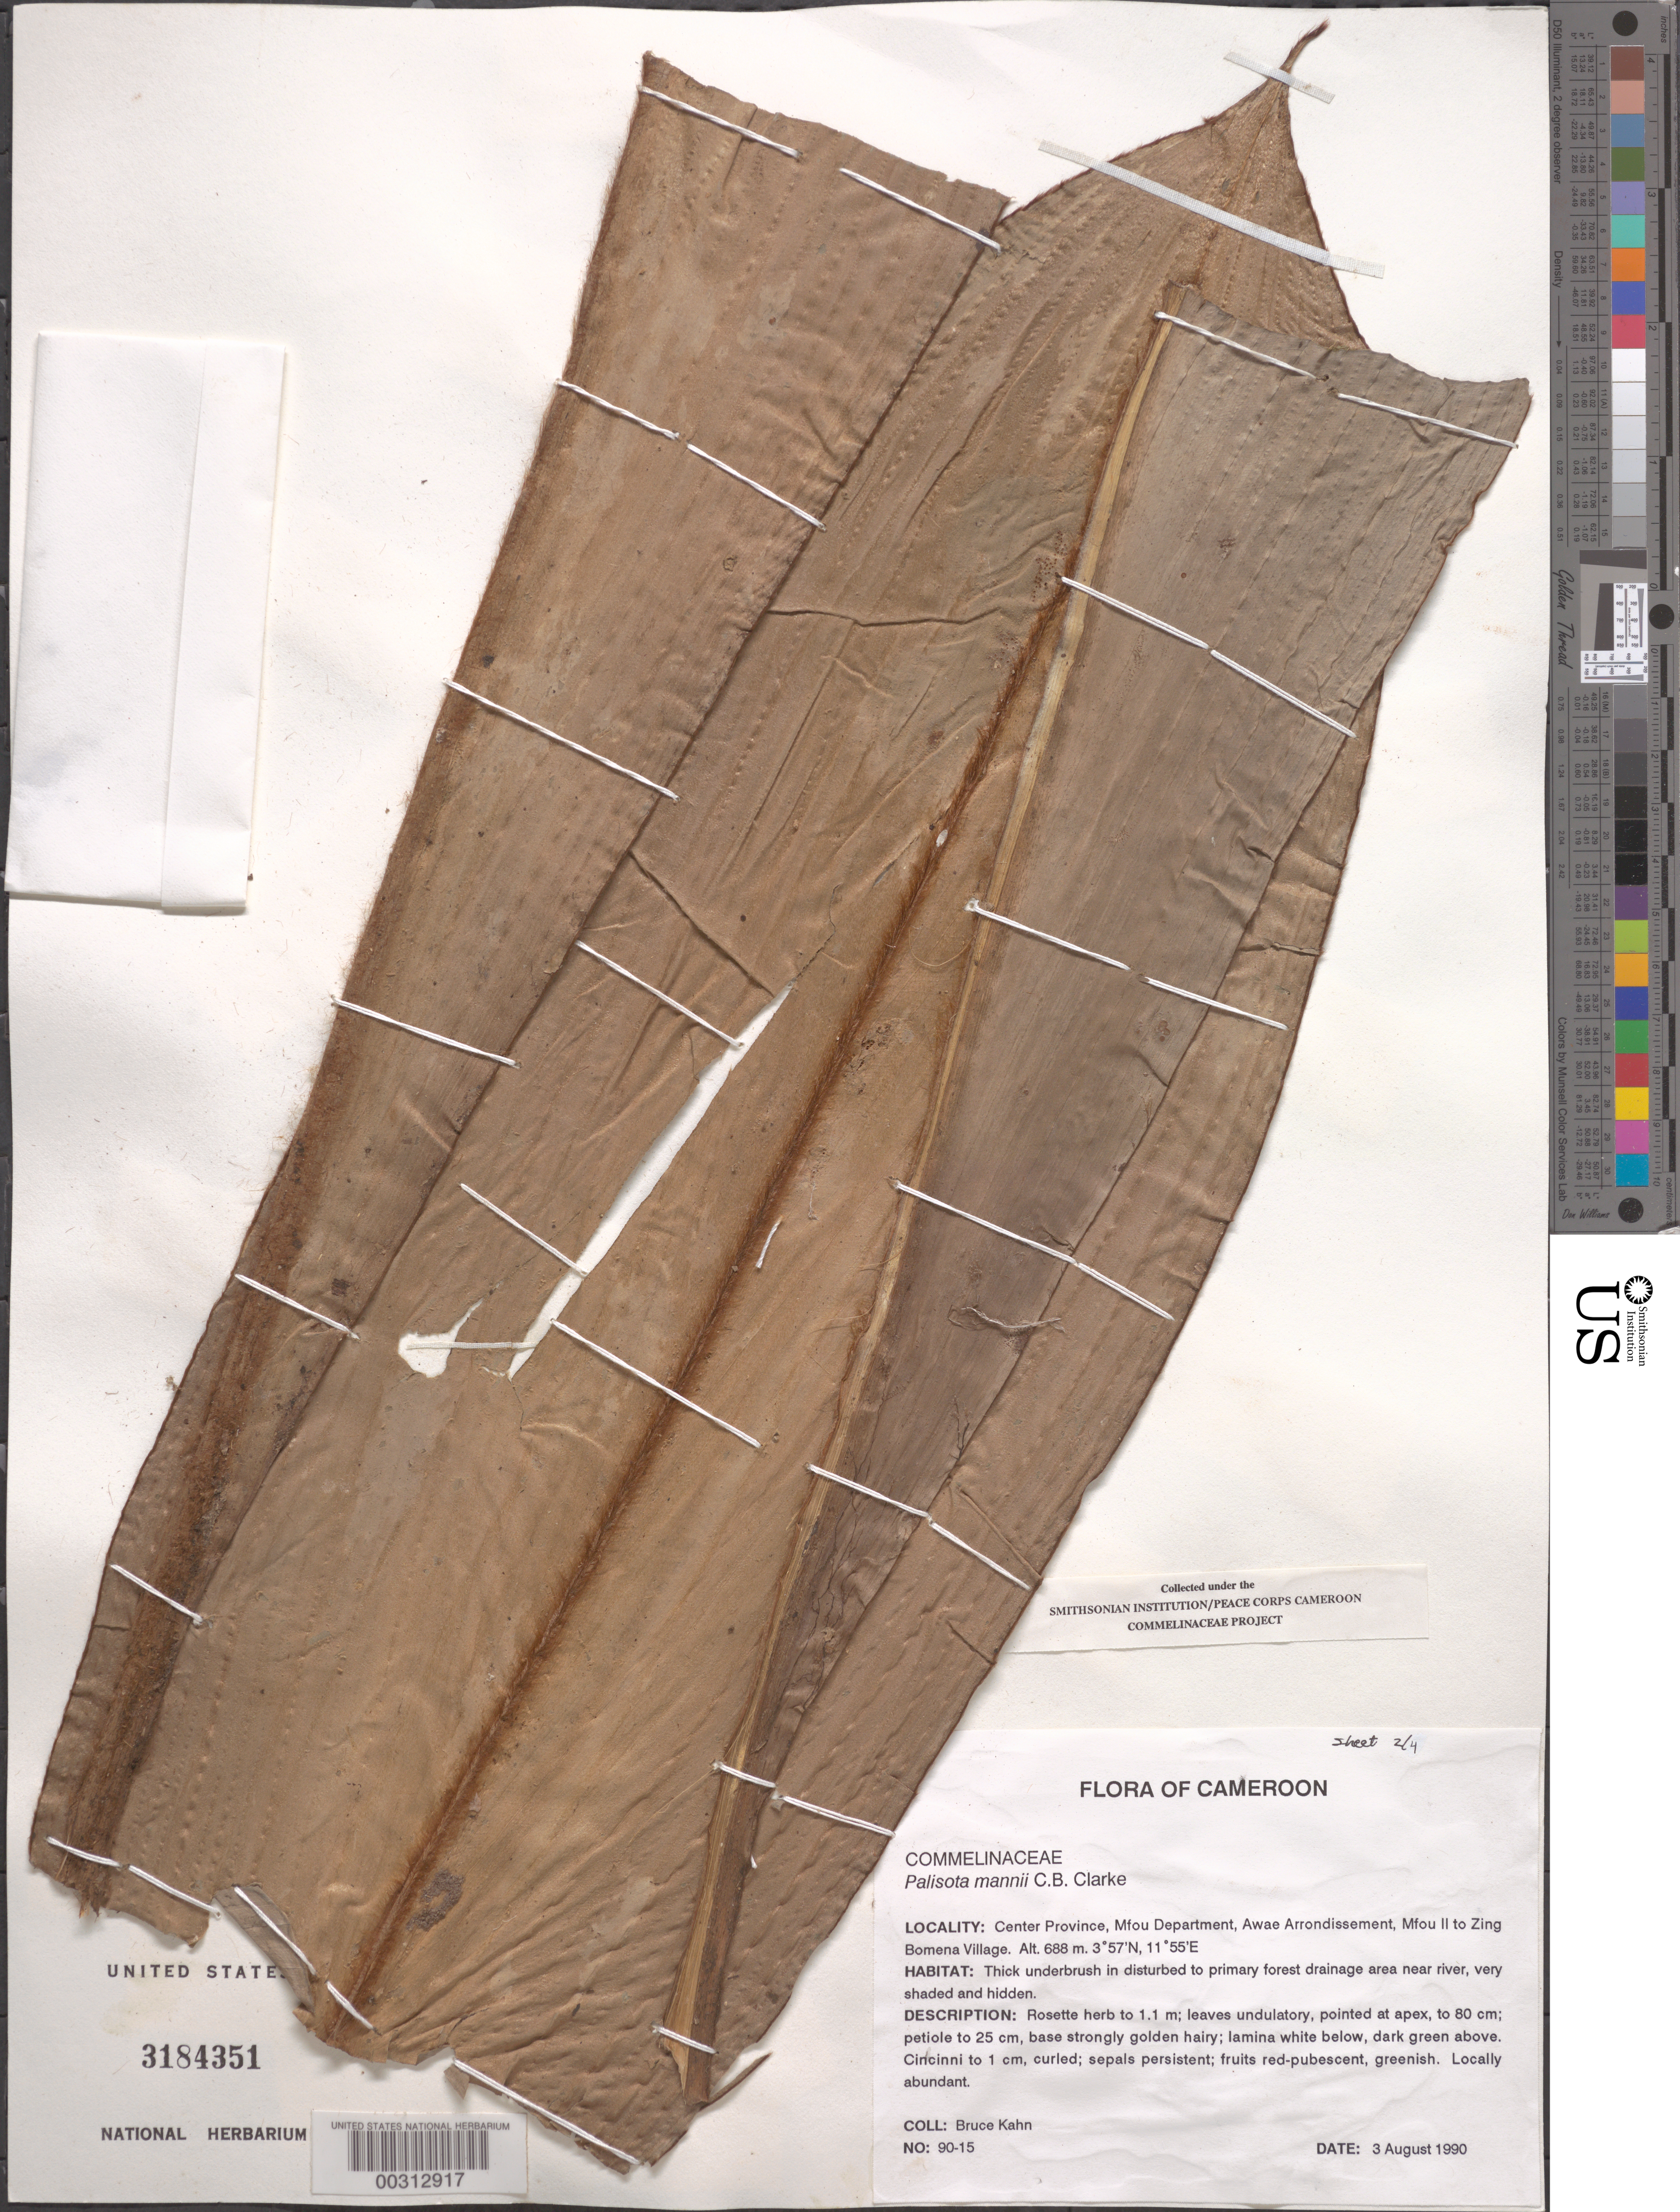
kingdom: Plantae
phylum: Tracheophyta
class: Liliopsida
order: Commelinales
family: Commelinaceae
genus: Palisota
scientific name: Palisota mannii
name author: C.B. Clarke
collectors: B. Kahn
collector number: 90-15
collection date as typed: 03 Aug 1990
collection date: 1990-08-03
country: Cameroon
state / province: Centre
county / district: Méfou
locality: Awae arrondissement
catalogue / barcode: US 3184351